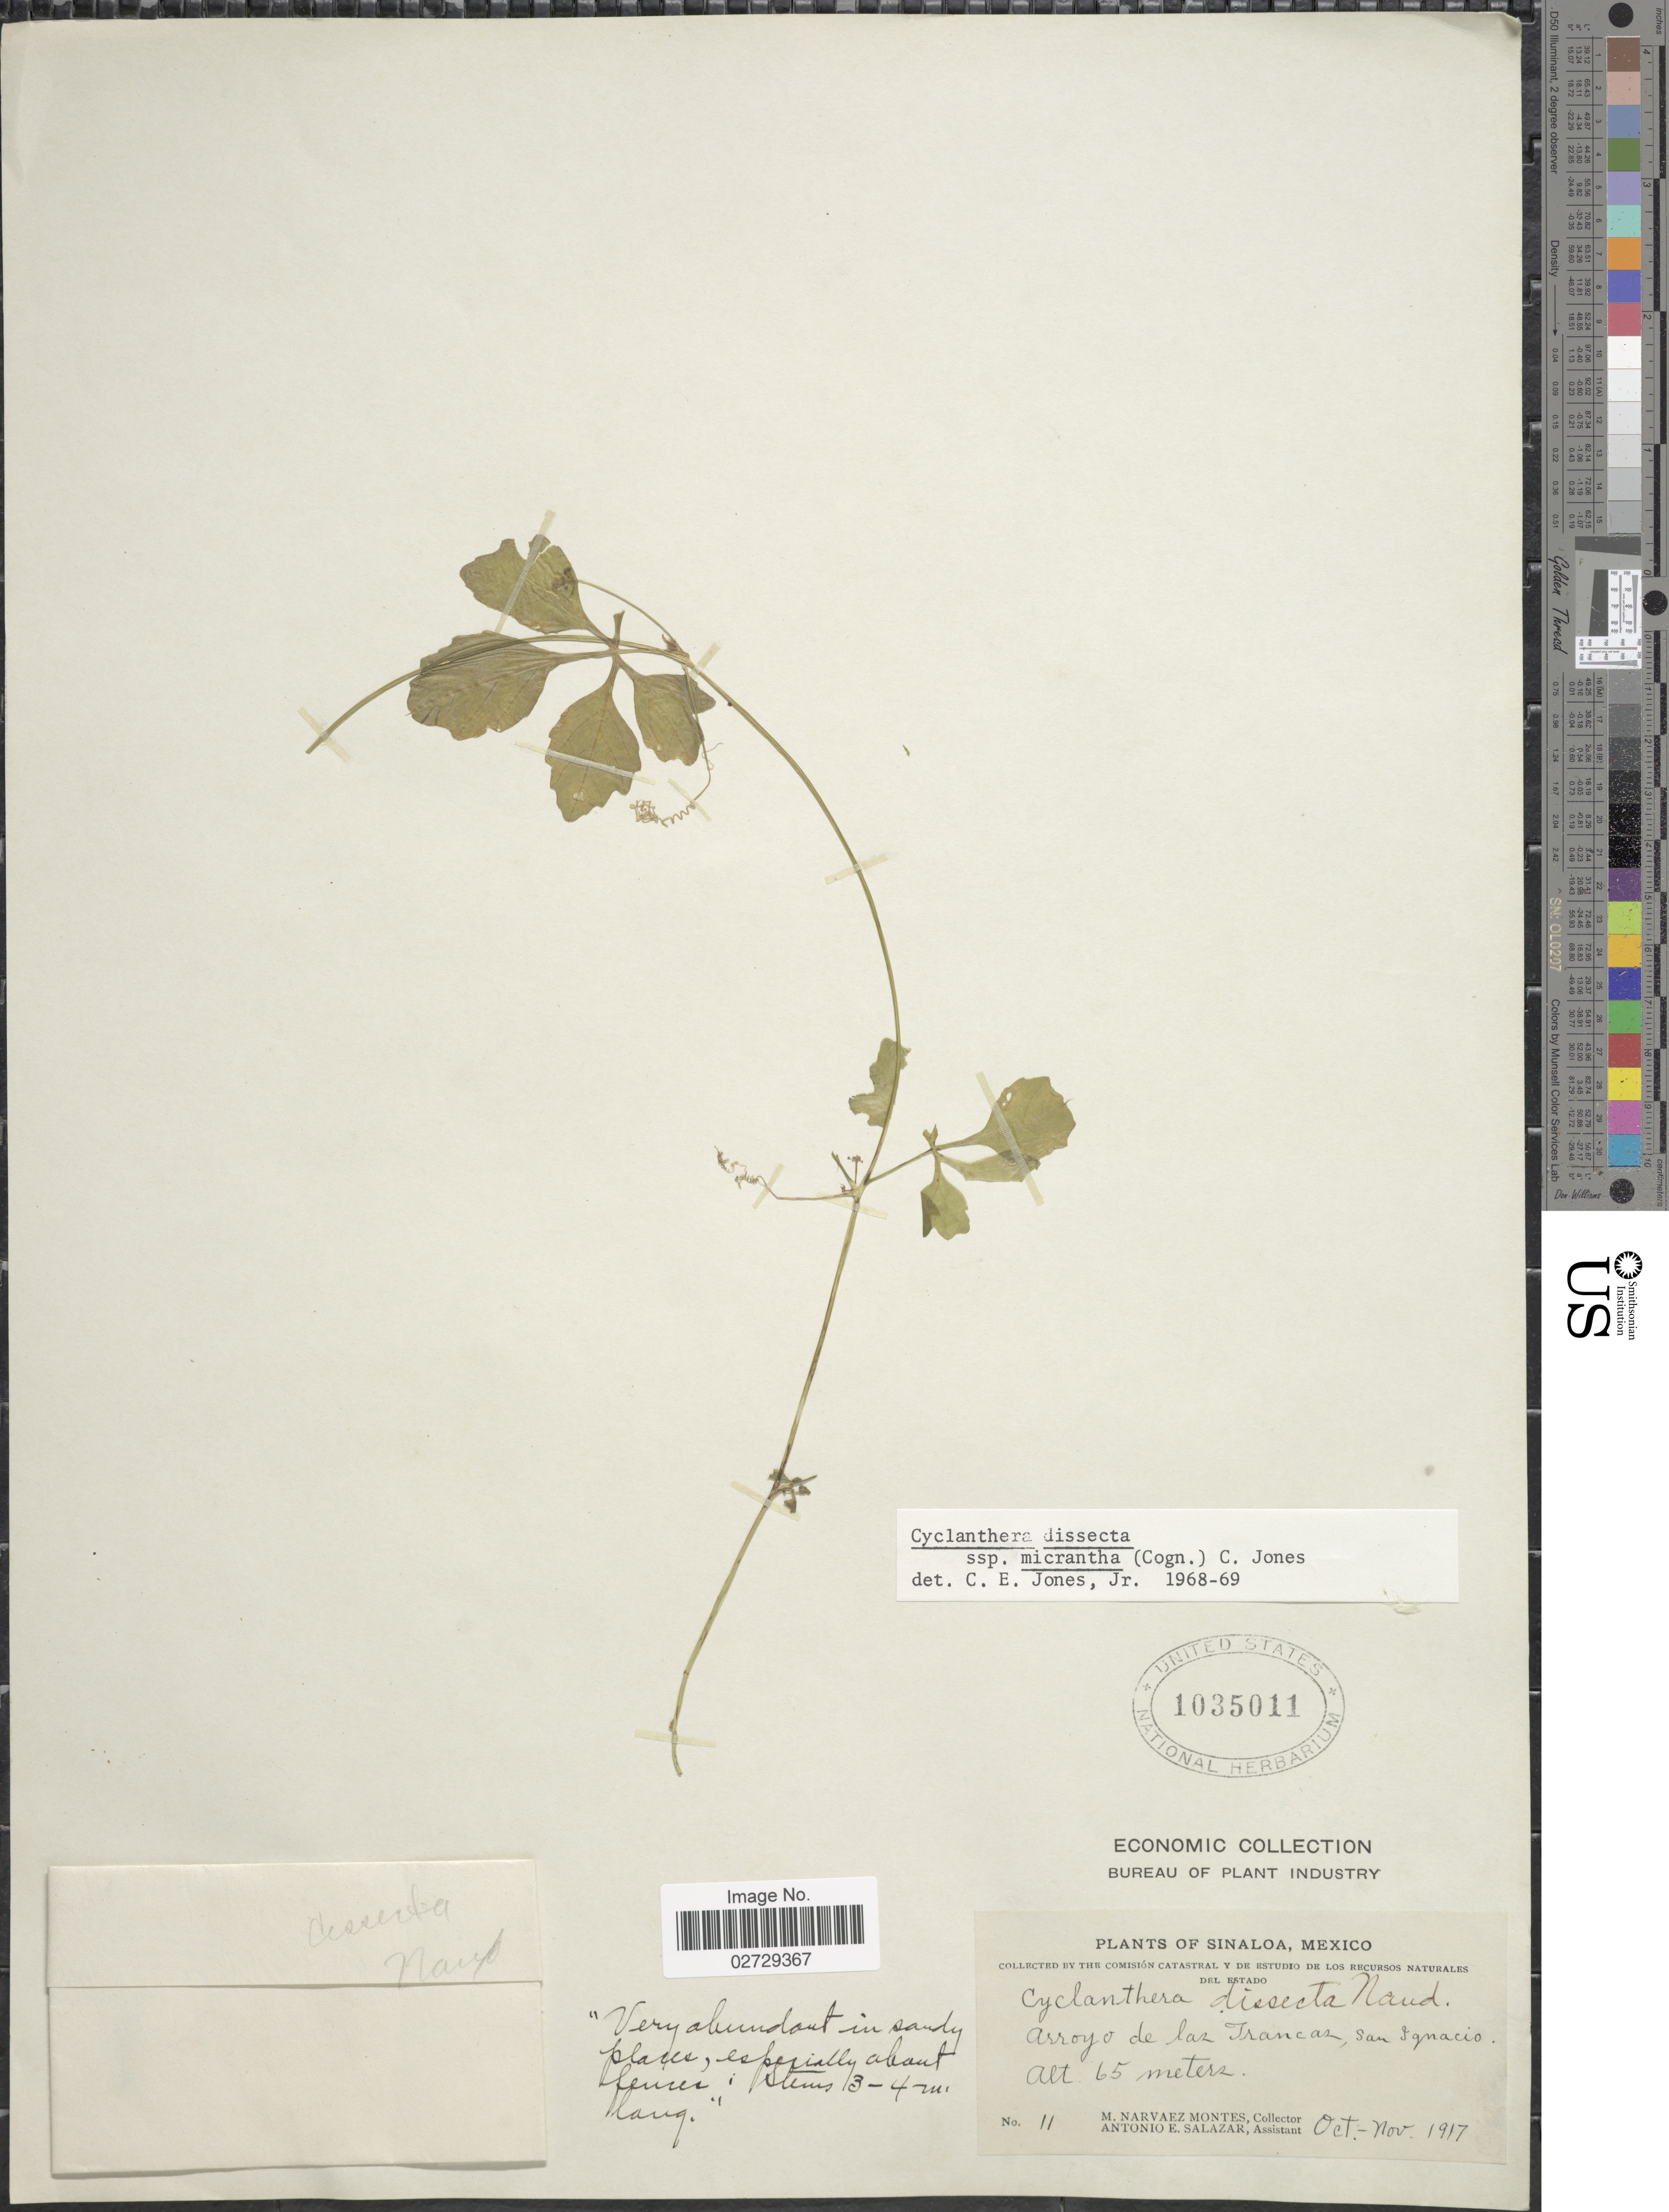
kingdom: Plantae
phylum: Tracheophyta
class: Magnoliopsida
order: Cucurbitales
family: Cucurbitaceae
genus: Cyclanthera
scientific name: Cyclanthera dissecta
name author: (Torr. & A. Gray) Arn.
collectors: M. Narvaez-Montes & A. E. Salazar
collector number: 11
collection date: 1917-10/1917-11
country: Mexico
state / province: Sinaloa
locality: Arroyo de las Trancas, San Ignacio.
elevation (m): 65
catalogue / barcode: US 1035011